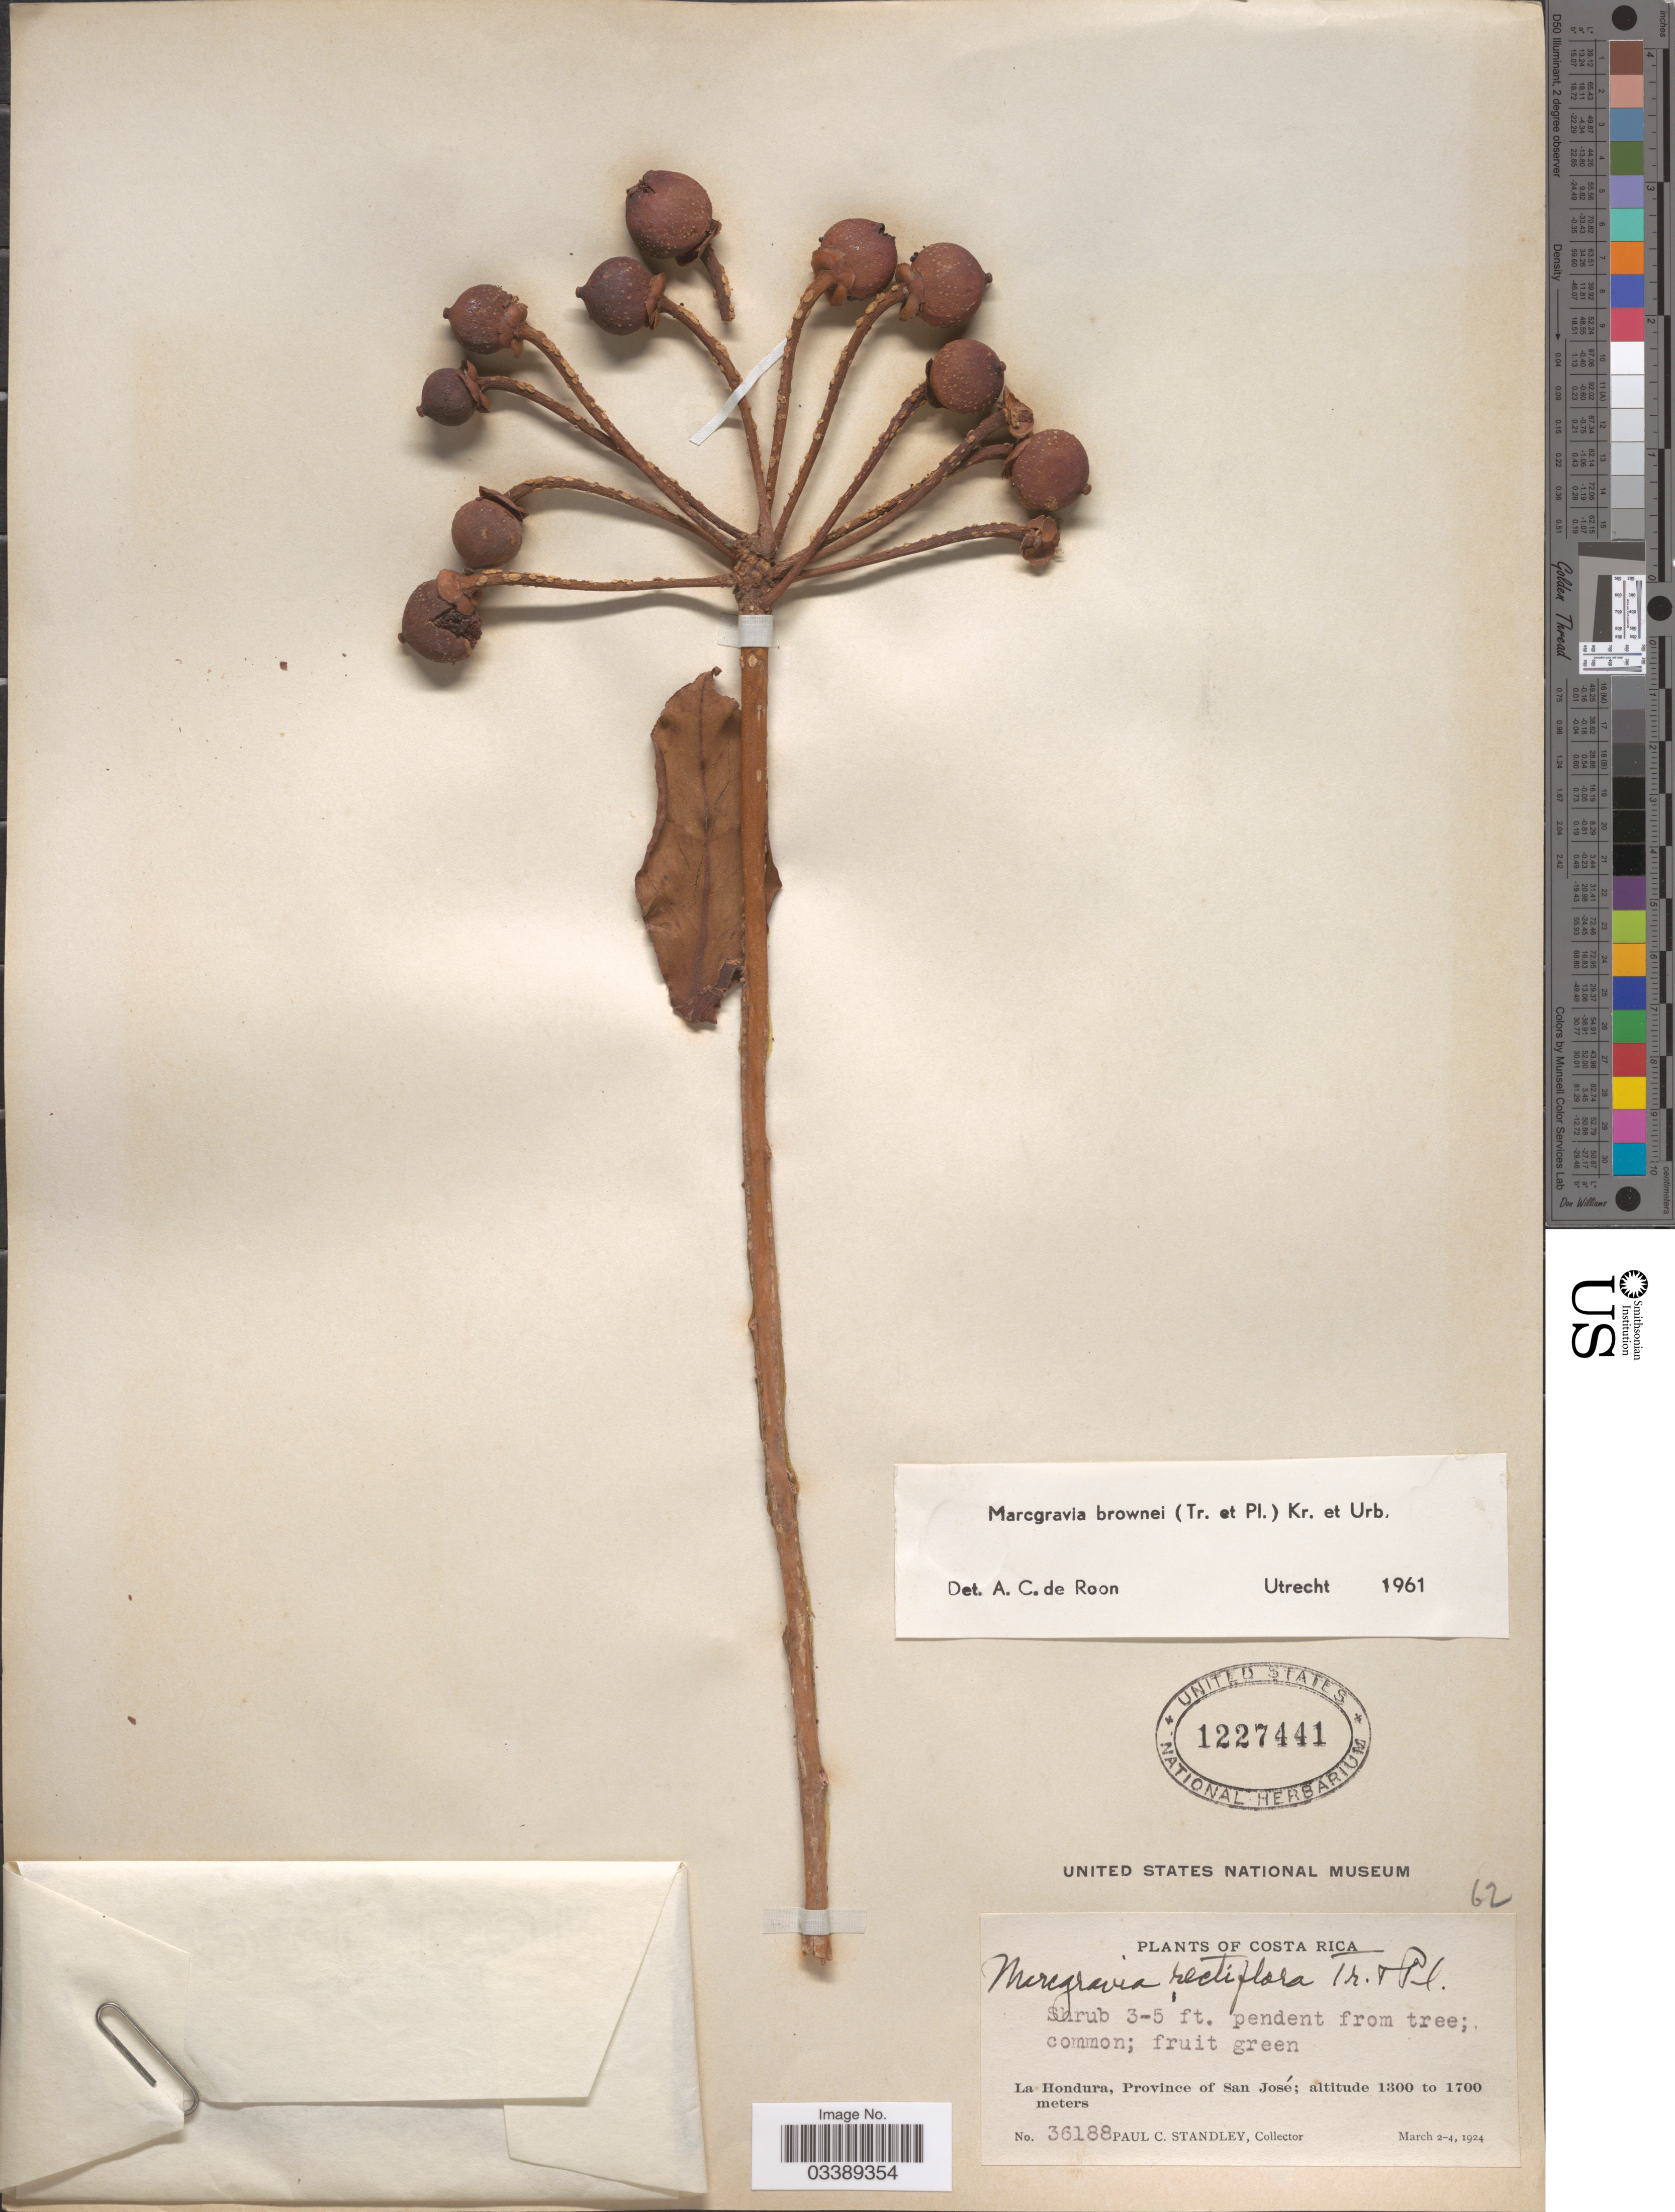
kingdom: Plantae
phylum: Tracheophyta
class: Magnoliopsida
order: Ericales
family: Marcgraviaceae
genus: Marcgravia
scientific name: Marcgravia brownei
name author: (Triana & Planch.) Krug & Urb.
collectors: P. C. Standley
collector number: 36188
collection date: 1924-03-02/1924-03-04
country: Costa Rica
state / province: San José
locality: La Hondura.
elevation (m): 1300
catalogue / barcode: US 1227441